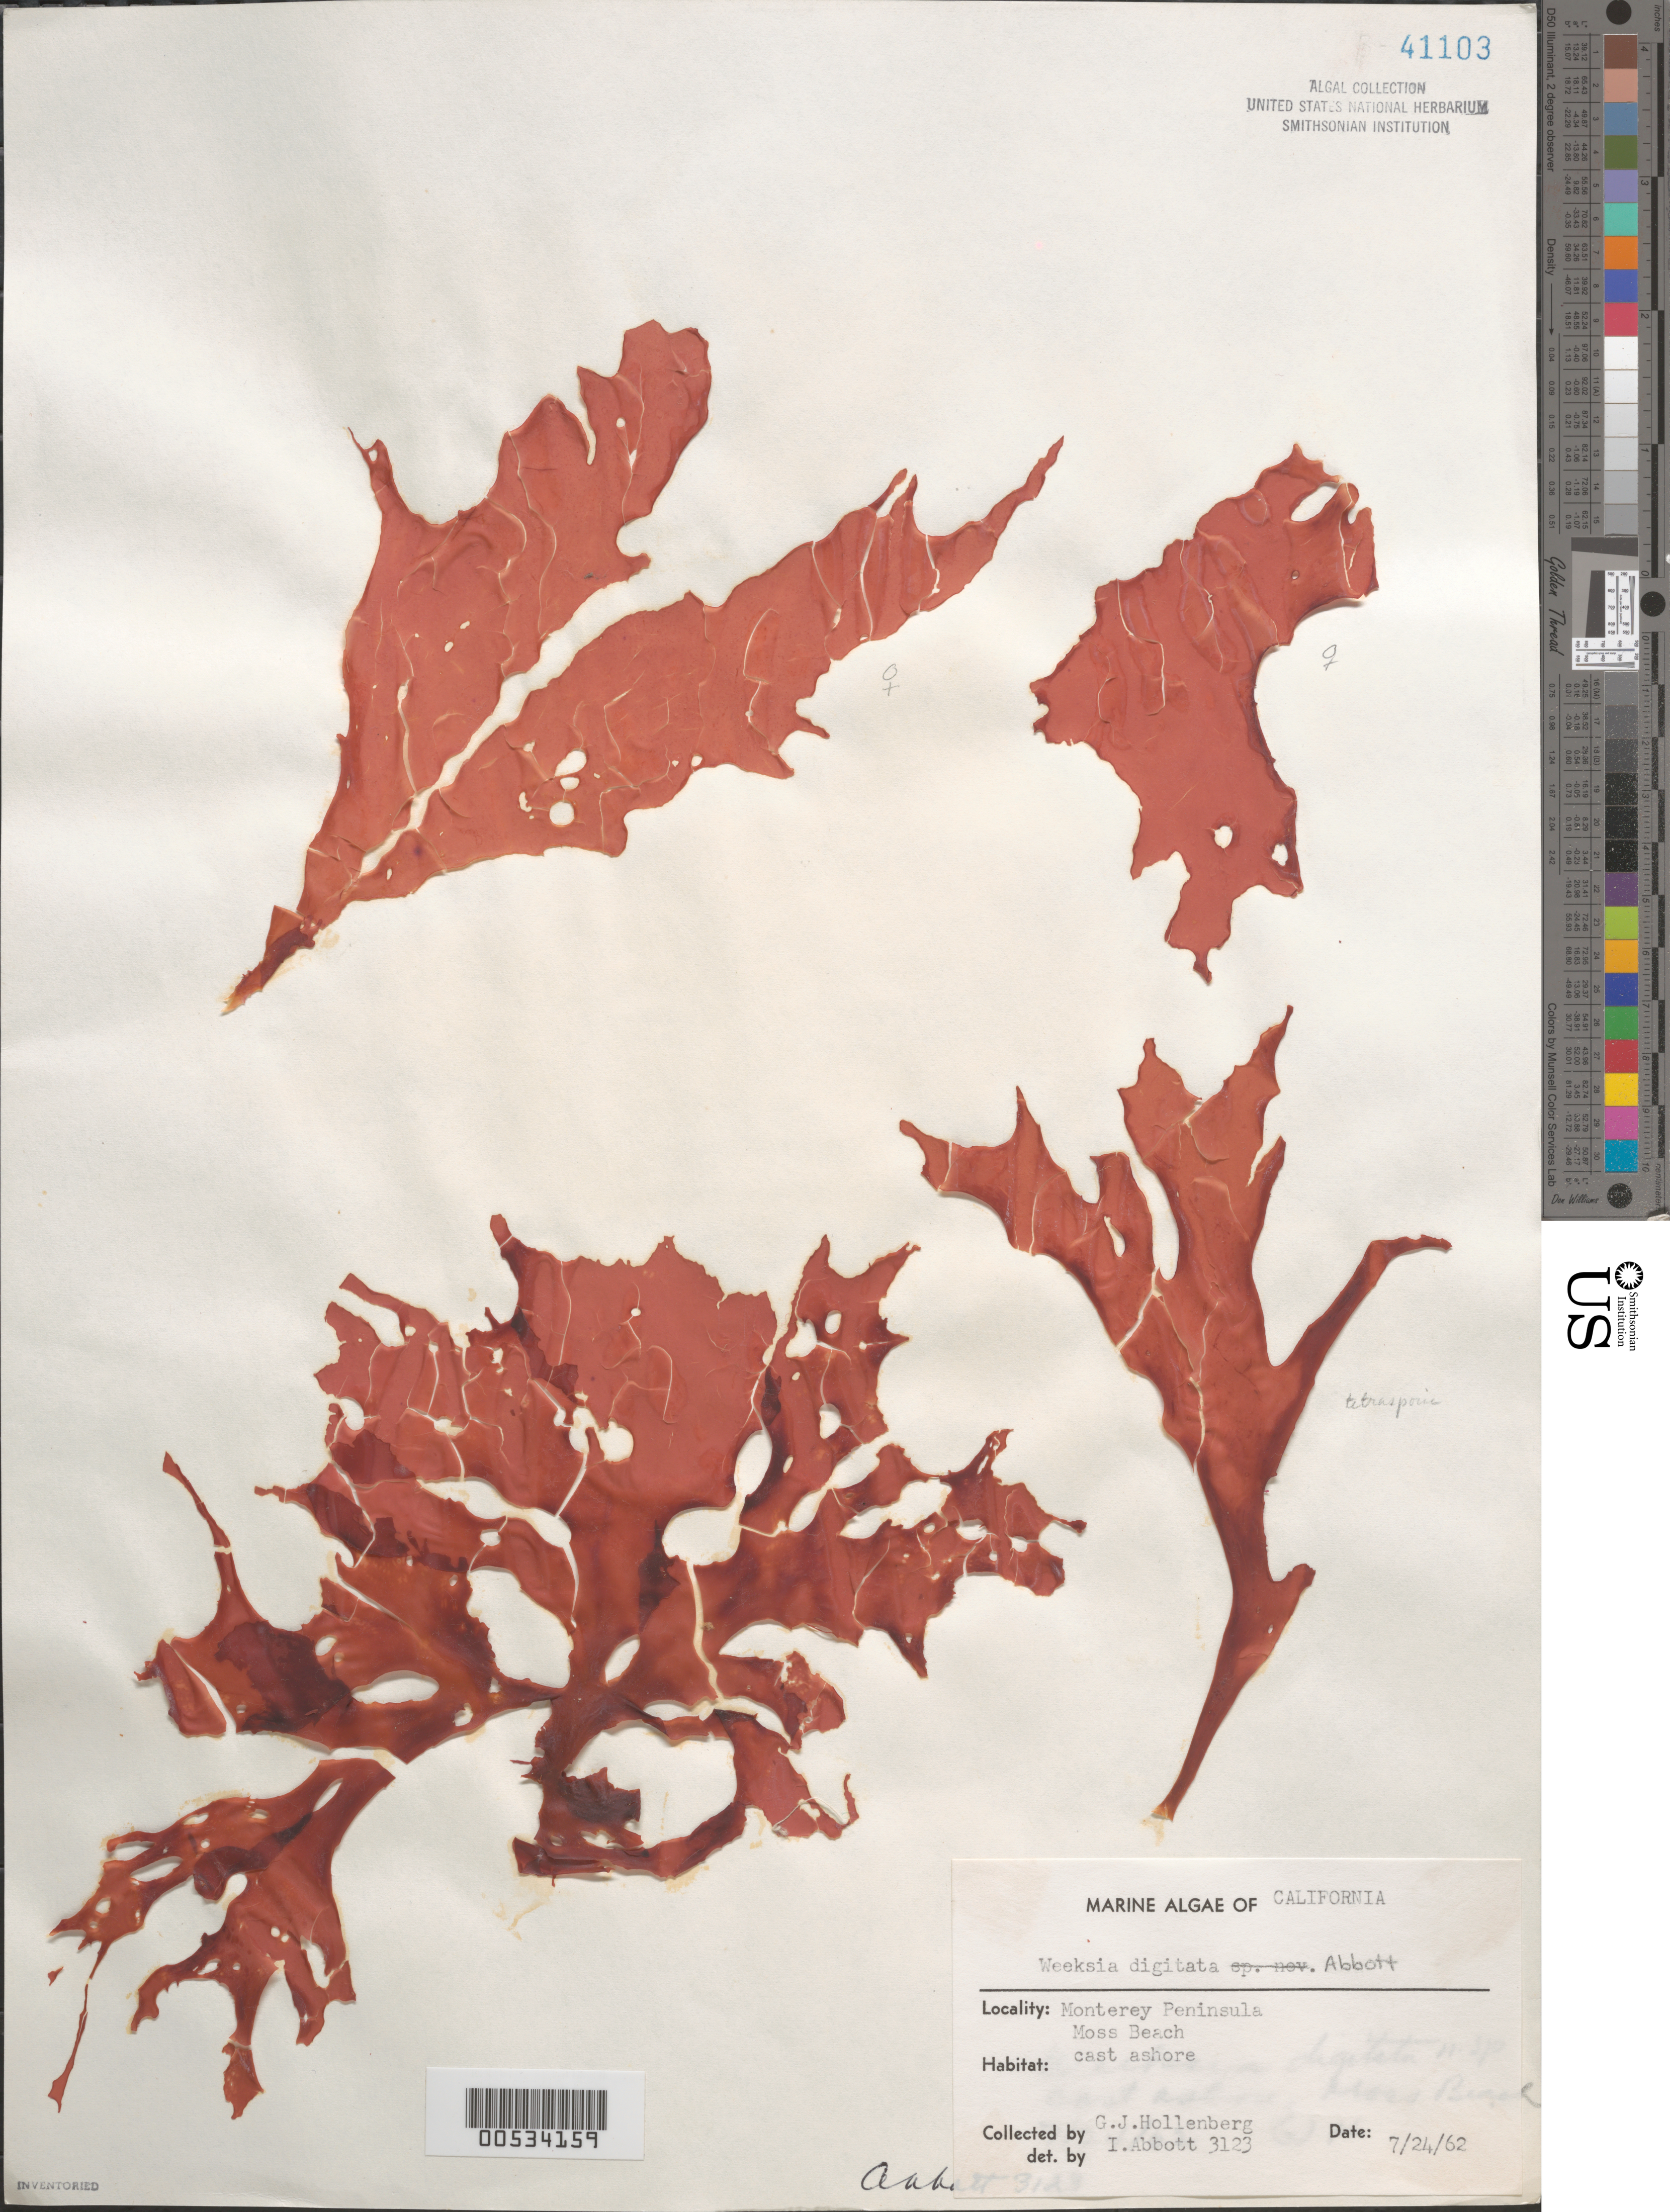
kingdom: Plantae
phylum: Rhodophyta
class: Florideophyceae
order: Gigartinales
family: Dumontiaceae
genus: Weeksia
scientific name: Weeksia digitata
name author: I.A. Abbott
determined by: Abbott, Isabella A.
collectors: G. Hollenberg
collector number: IAA 3123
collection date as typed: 24 Jul 1962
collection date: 1962-07-24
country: United States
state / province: California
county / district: Monterey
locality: Moss Beach, Monterey Peninsula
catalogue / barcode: US 41103